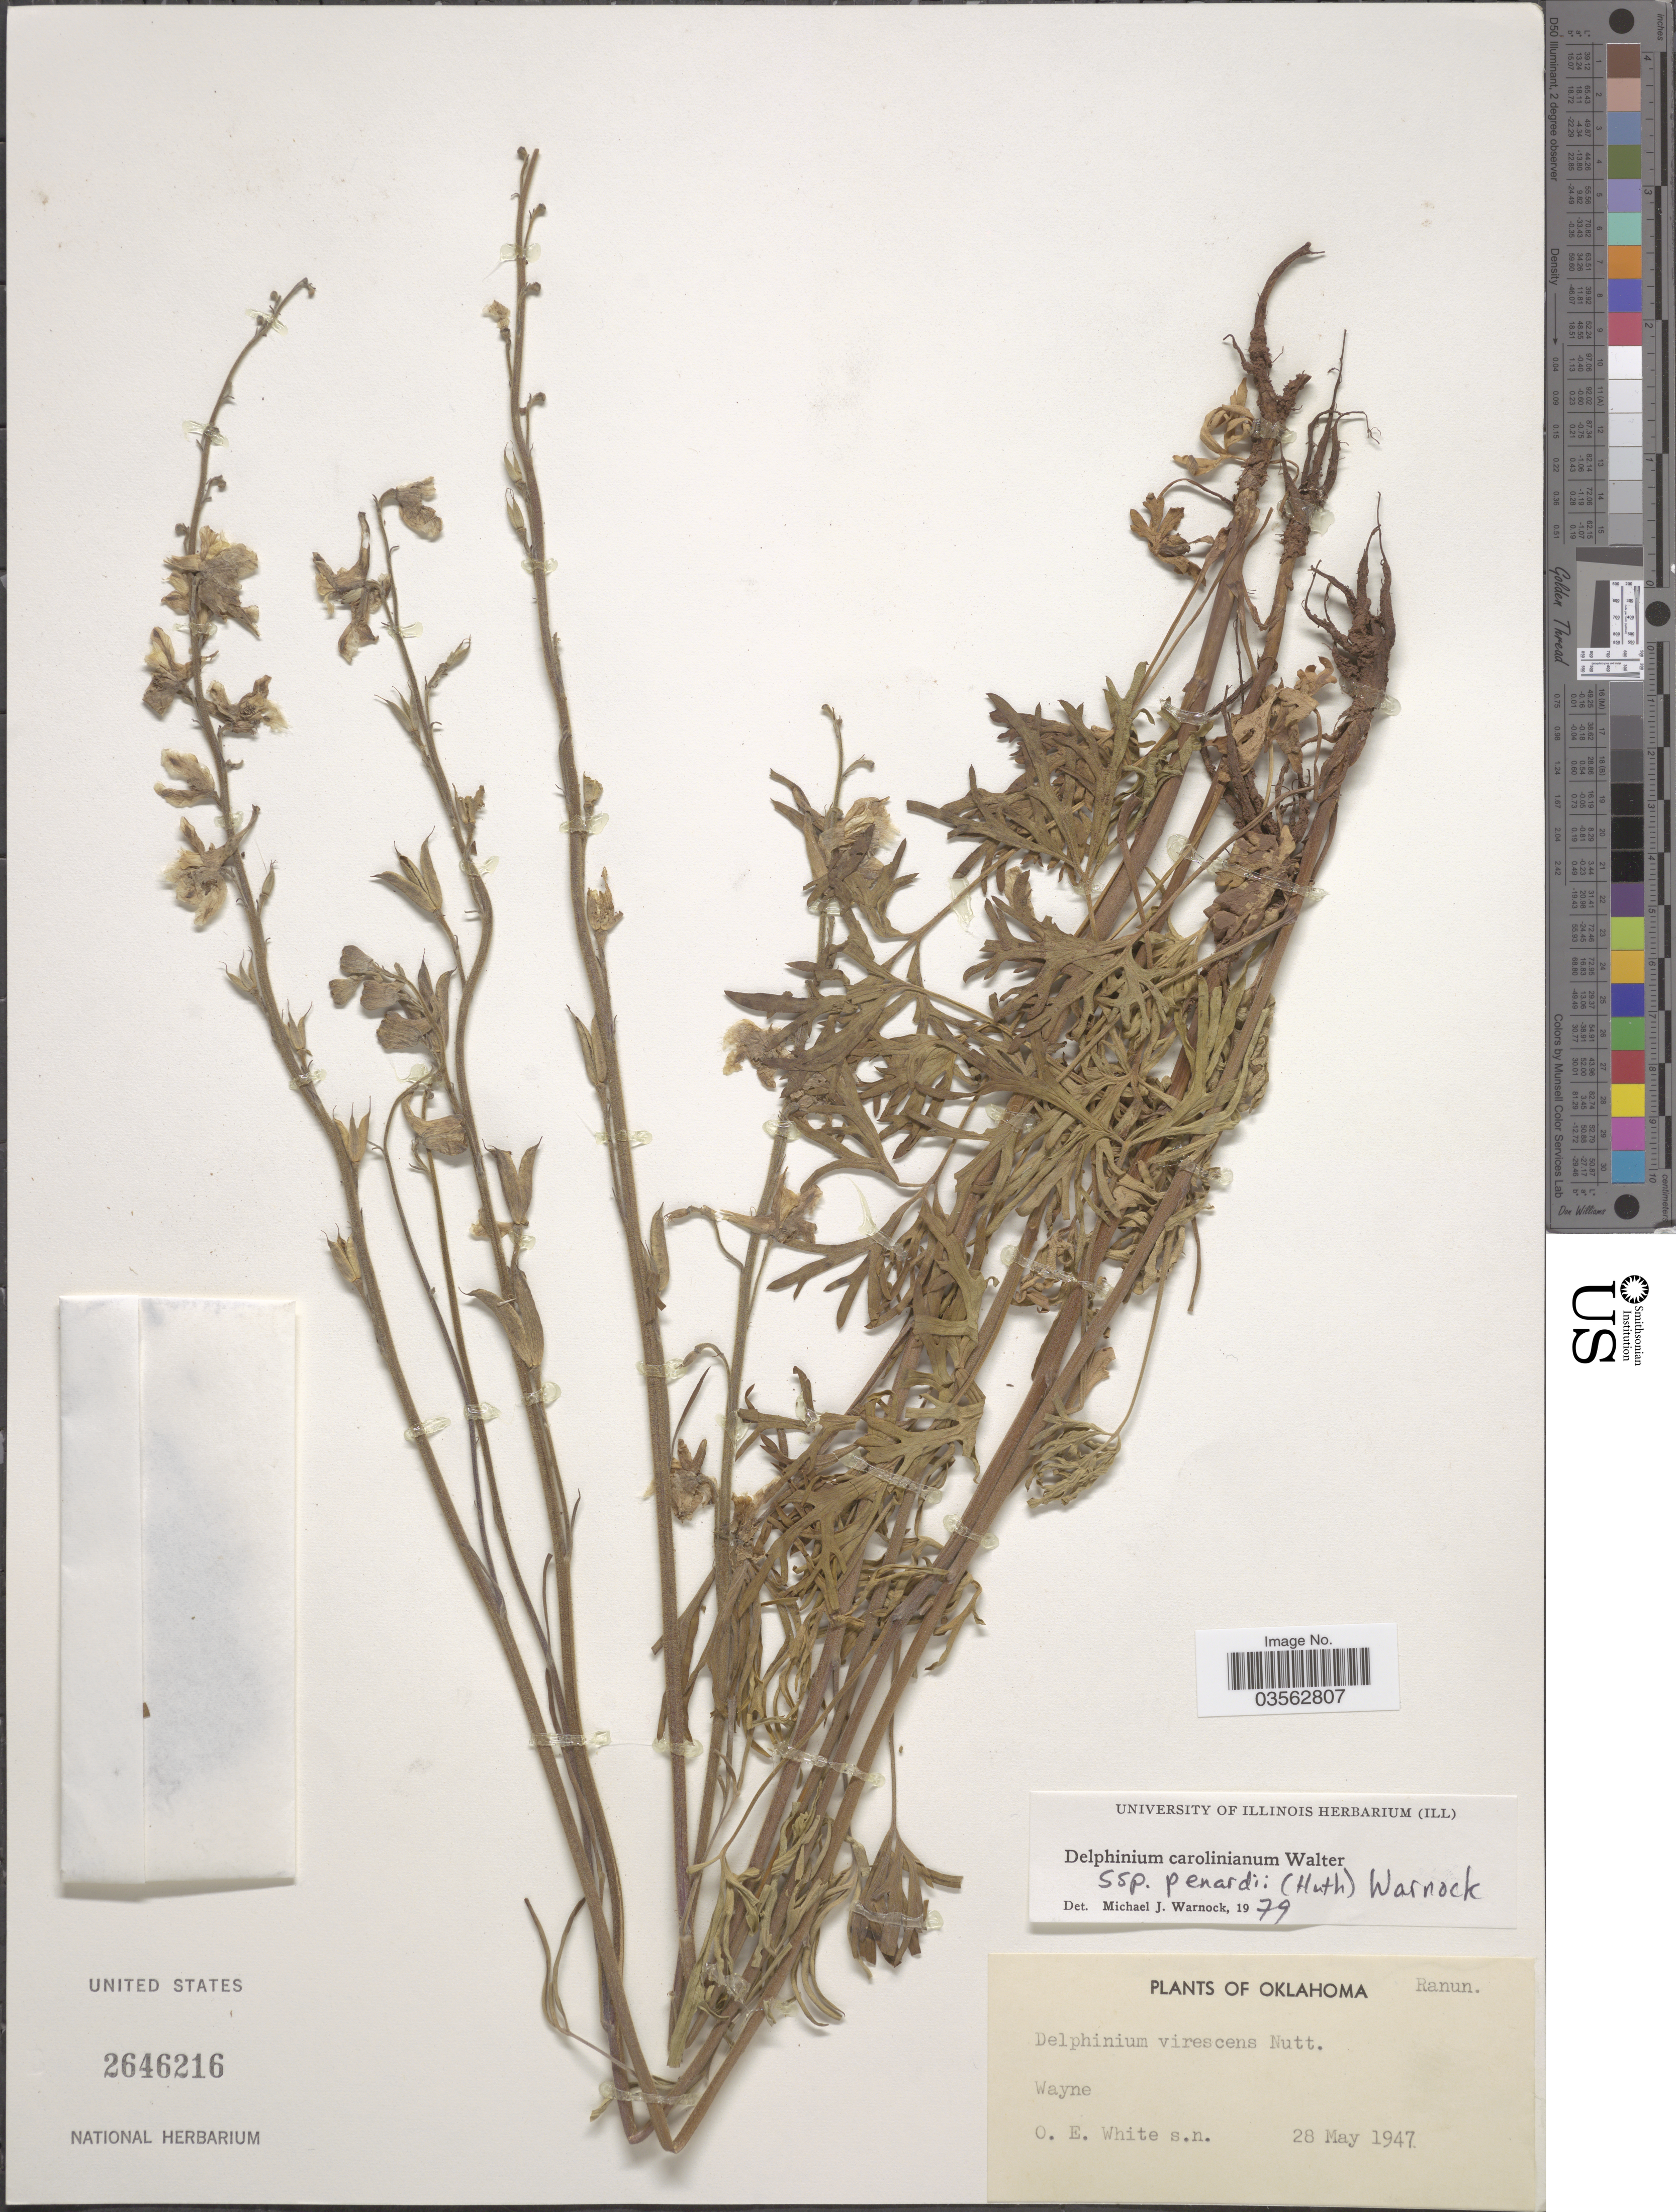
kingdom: Plantae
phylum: Tracheophyta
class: Magnoliopsida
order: Ranunculales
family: Ranunculaceae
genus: Delphinium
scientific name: Delphinium carolinianum subsp. penardii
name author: (Huth) M.J. Warnock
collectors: O. E. White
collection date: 1947-05-28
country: United States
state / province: Oklahoma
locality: Wayne.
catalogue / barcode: US 2646216